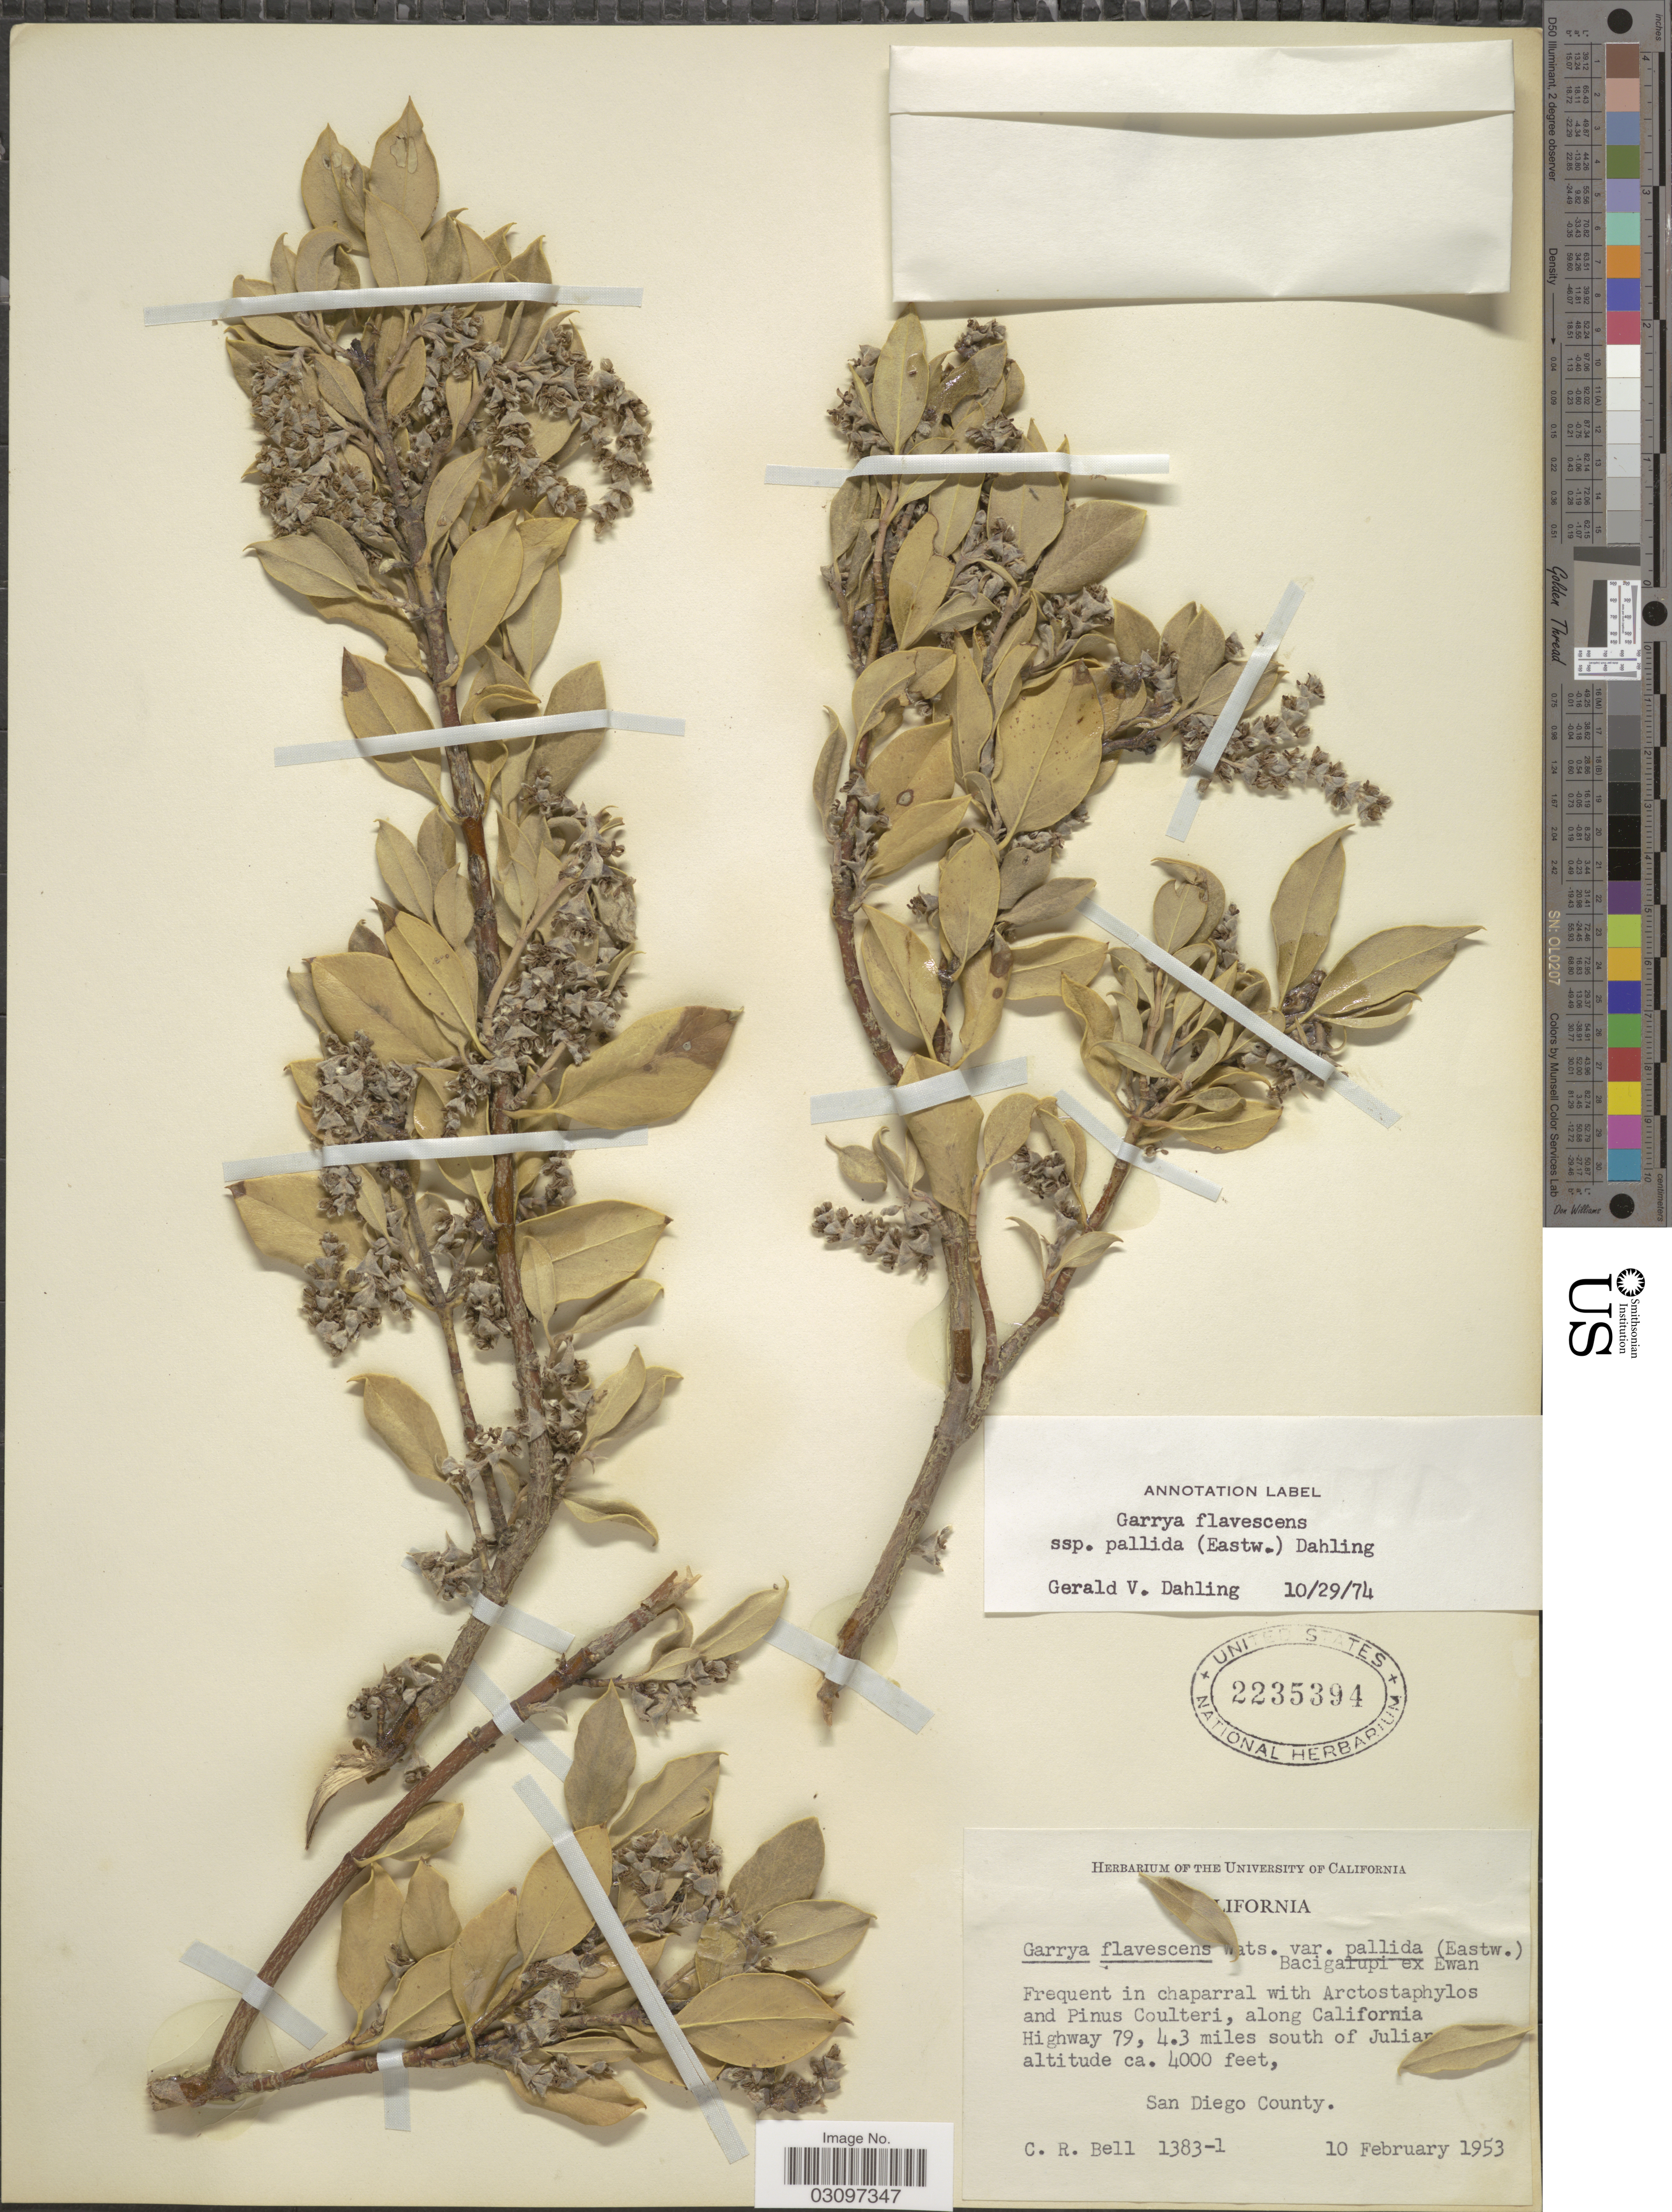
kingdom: Plantae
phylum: Tracheophyta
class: Magnoliopsida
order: Garryales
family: Garryaceae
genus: Garrya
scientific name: Garrya flavescens subsp. pallida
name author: (Eastw.) Bacig. ex Ewan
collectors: C. R. Bell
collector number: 1383-1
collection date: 1953-02-10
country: United States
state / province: California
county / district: San Diego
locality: Along California Highway 79, 4.3 miles south of Julia [illegible text]. San Diego County.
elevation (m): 1219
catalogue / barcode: US 2235394